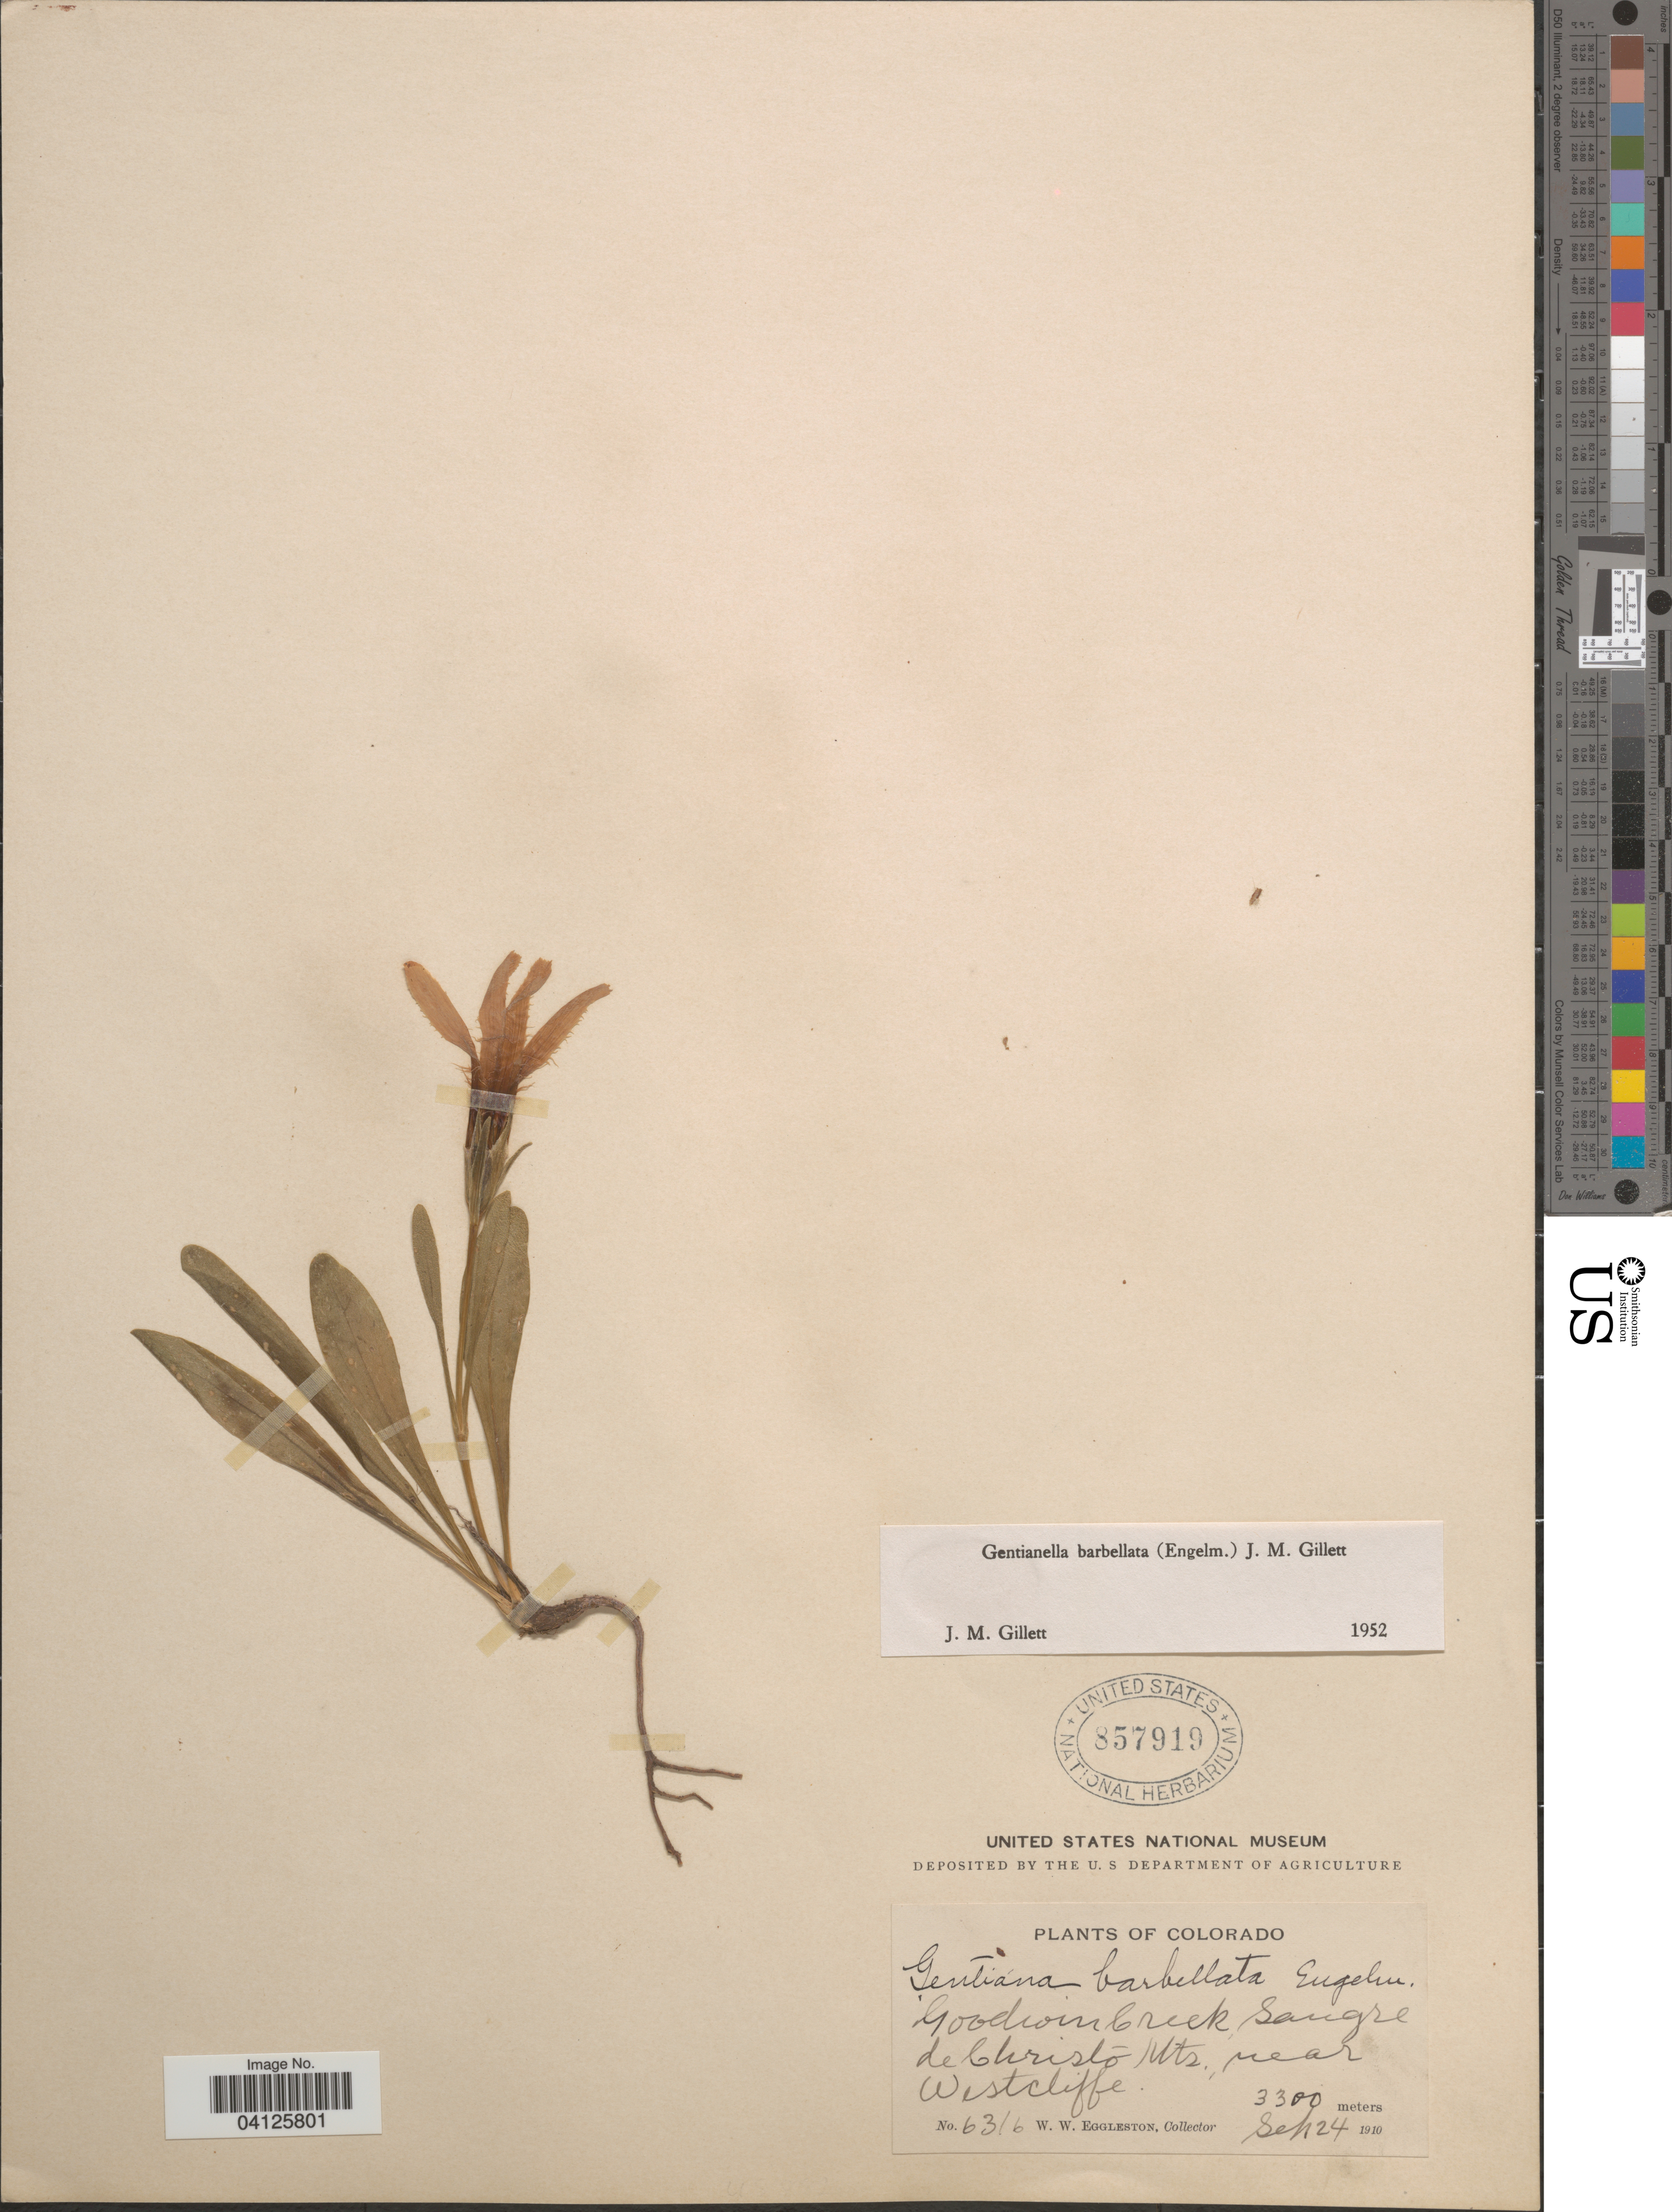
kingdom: Plantae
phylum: Tracheophyta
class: Magnoliopsida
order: Gentianales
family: Gentianaceae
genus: Gentianella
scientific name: Gentianella barbellata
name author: (Engelm.) J.M. Gillett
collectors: W. W. Eggleston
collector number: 6316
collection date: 1910-09-24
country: United States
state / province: Colorado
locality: Goodwin Creek Sangre de Christo Mts., near Westcliffe.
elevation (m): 3300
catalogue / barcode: US 857919